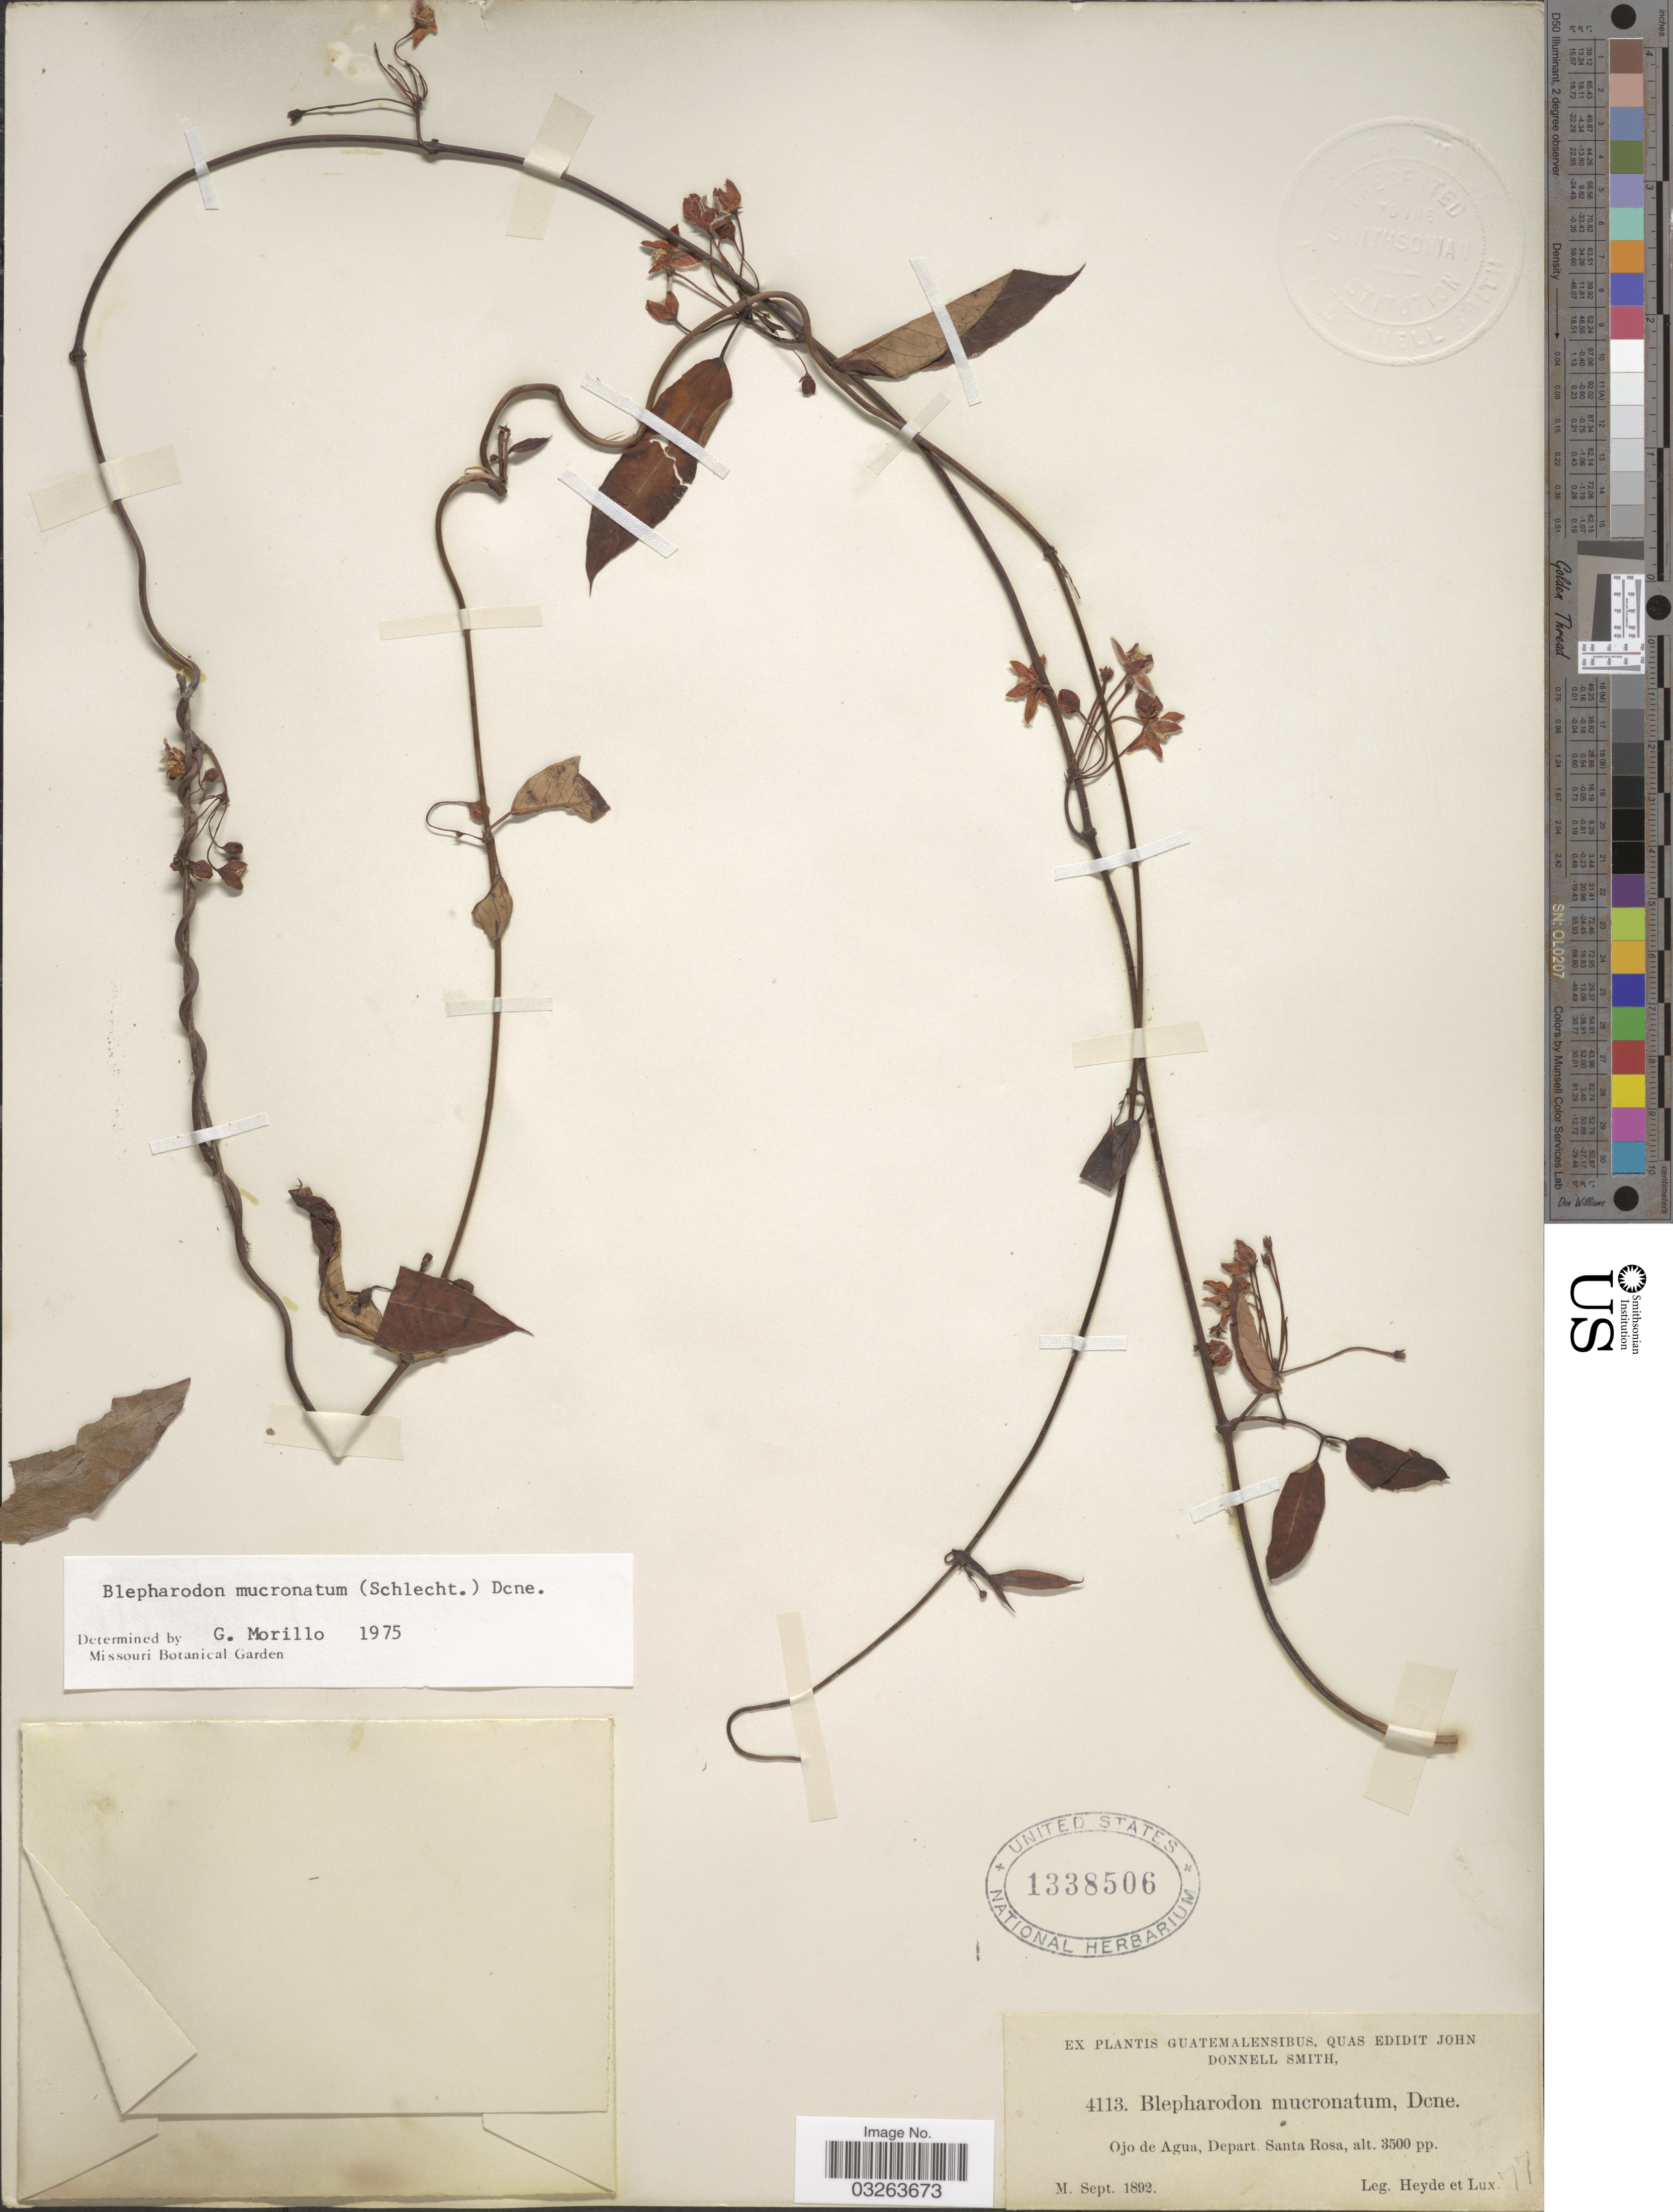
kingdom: Plantae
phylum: Tracheophyta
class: Magnoliopsida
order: Gentianales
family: Apocynaceae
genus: Blepharodon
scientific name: Blepharodon mucronatum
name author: (Schltdl.) Decne.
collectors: Heyde & Lux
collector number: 4113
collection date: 1892-09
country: Guatemala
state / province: Santa Rosa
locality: Ojo de Agua, Depart. Santa Rosa.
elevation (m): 1067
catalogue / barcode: US 1338506